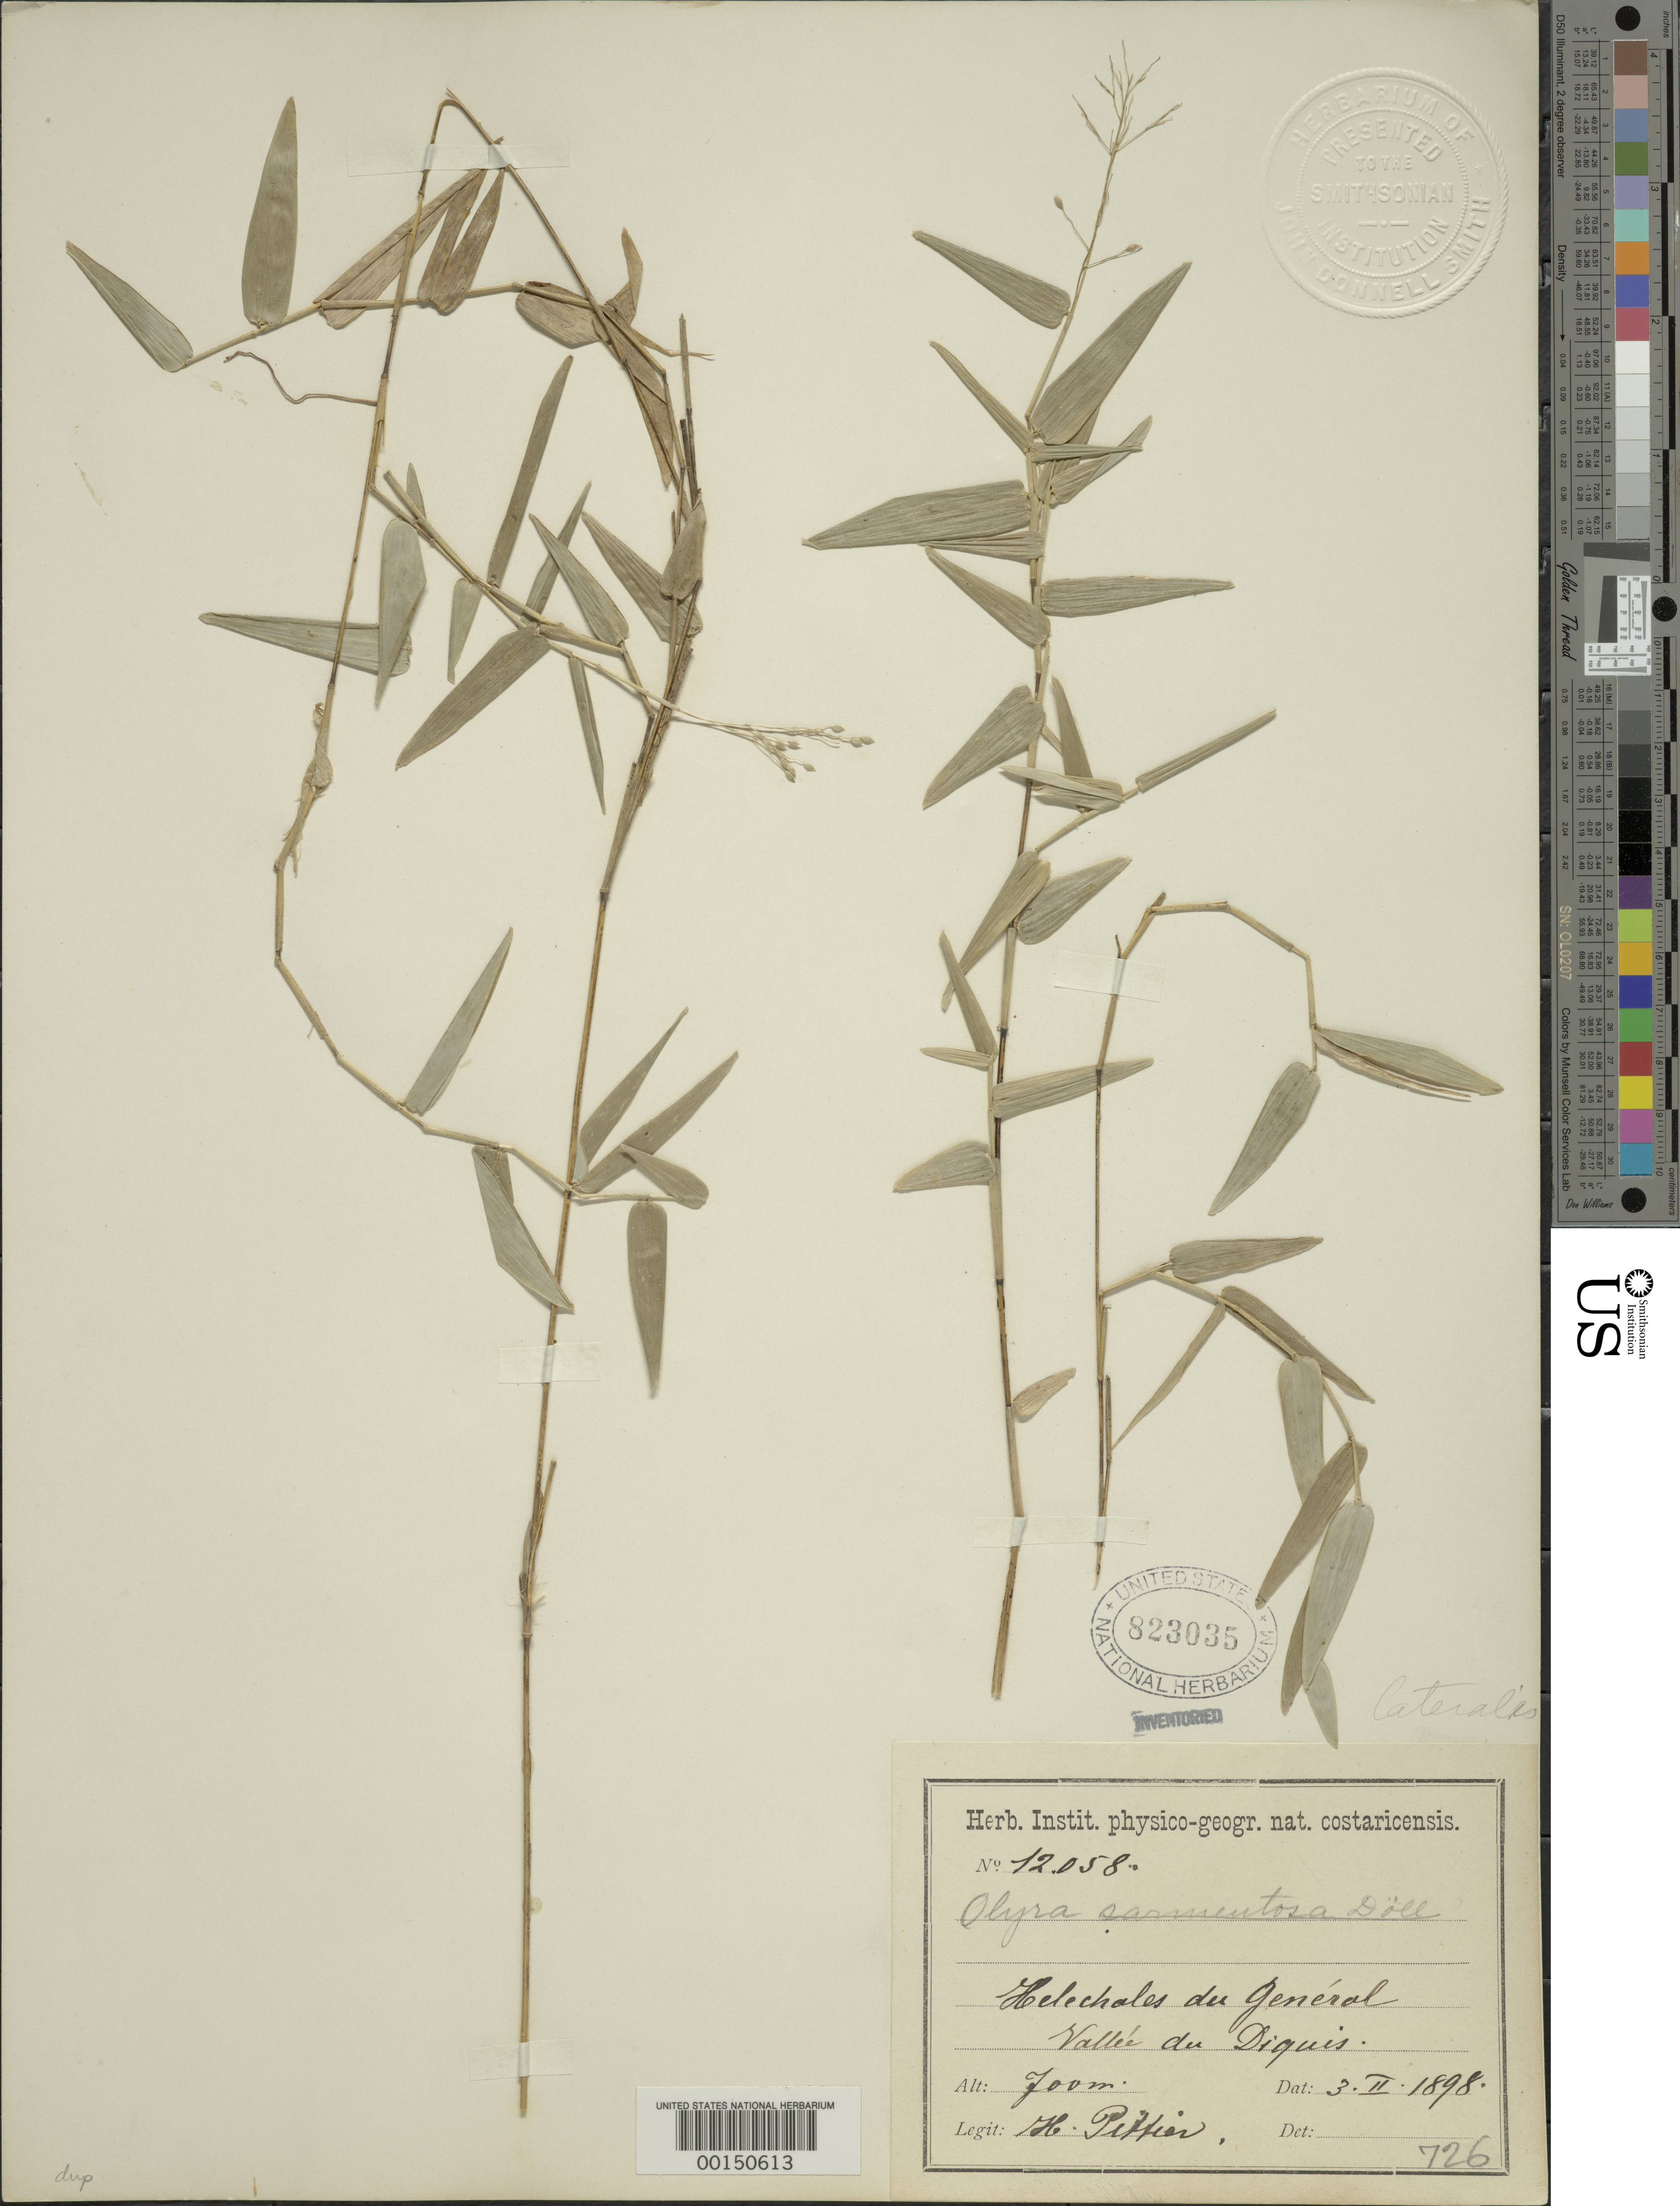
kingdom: Plantae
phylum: Tracheophyta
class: Liliopsida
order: Poales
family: Poaceae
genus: Parodiolyra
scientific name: Parodiolyra lateralis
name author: (J. Presl ex Nees) Soderstr. & Zuloaga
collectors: H. F. Pittier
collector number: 12058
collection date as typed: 03 Feb 1898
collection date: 1898-02-03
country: Costa Rica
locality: Vallee du Diguis, Helechales du General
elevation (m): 700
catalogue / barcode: US 823035